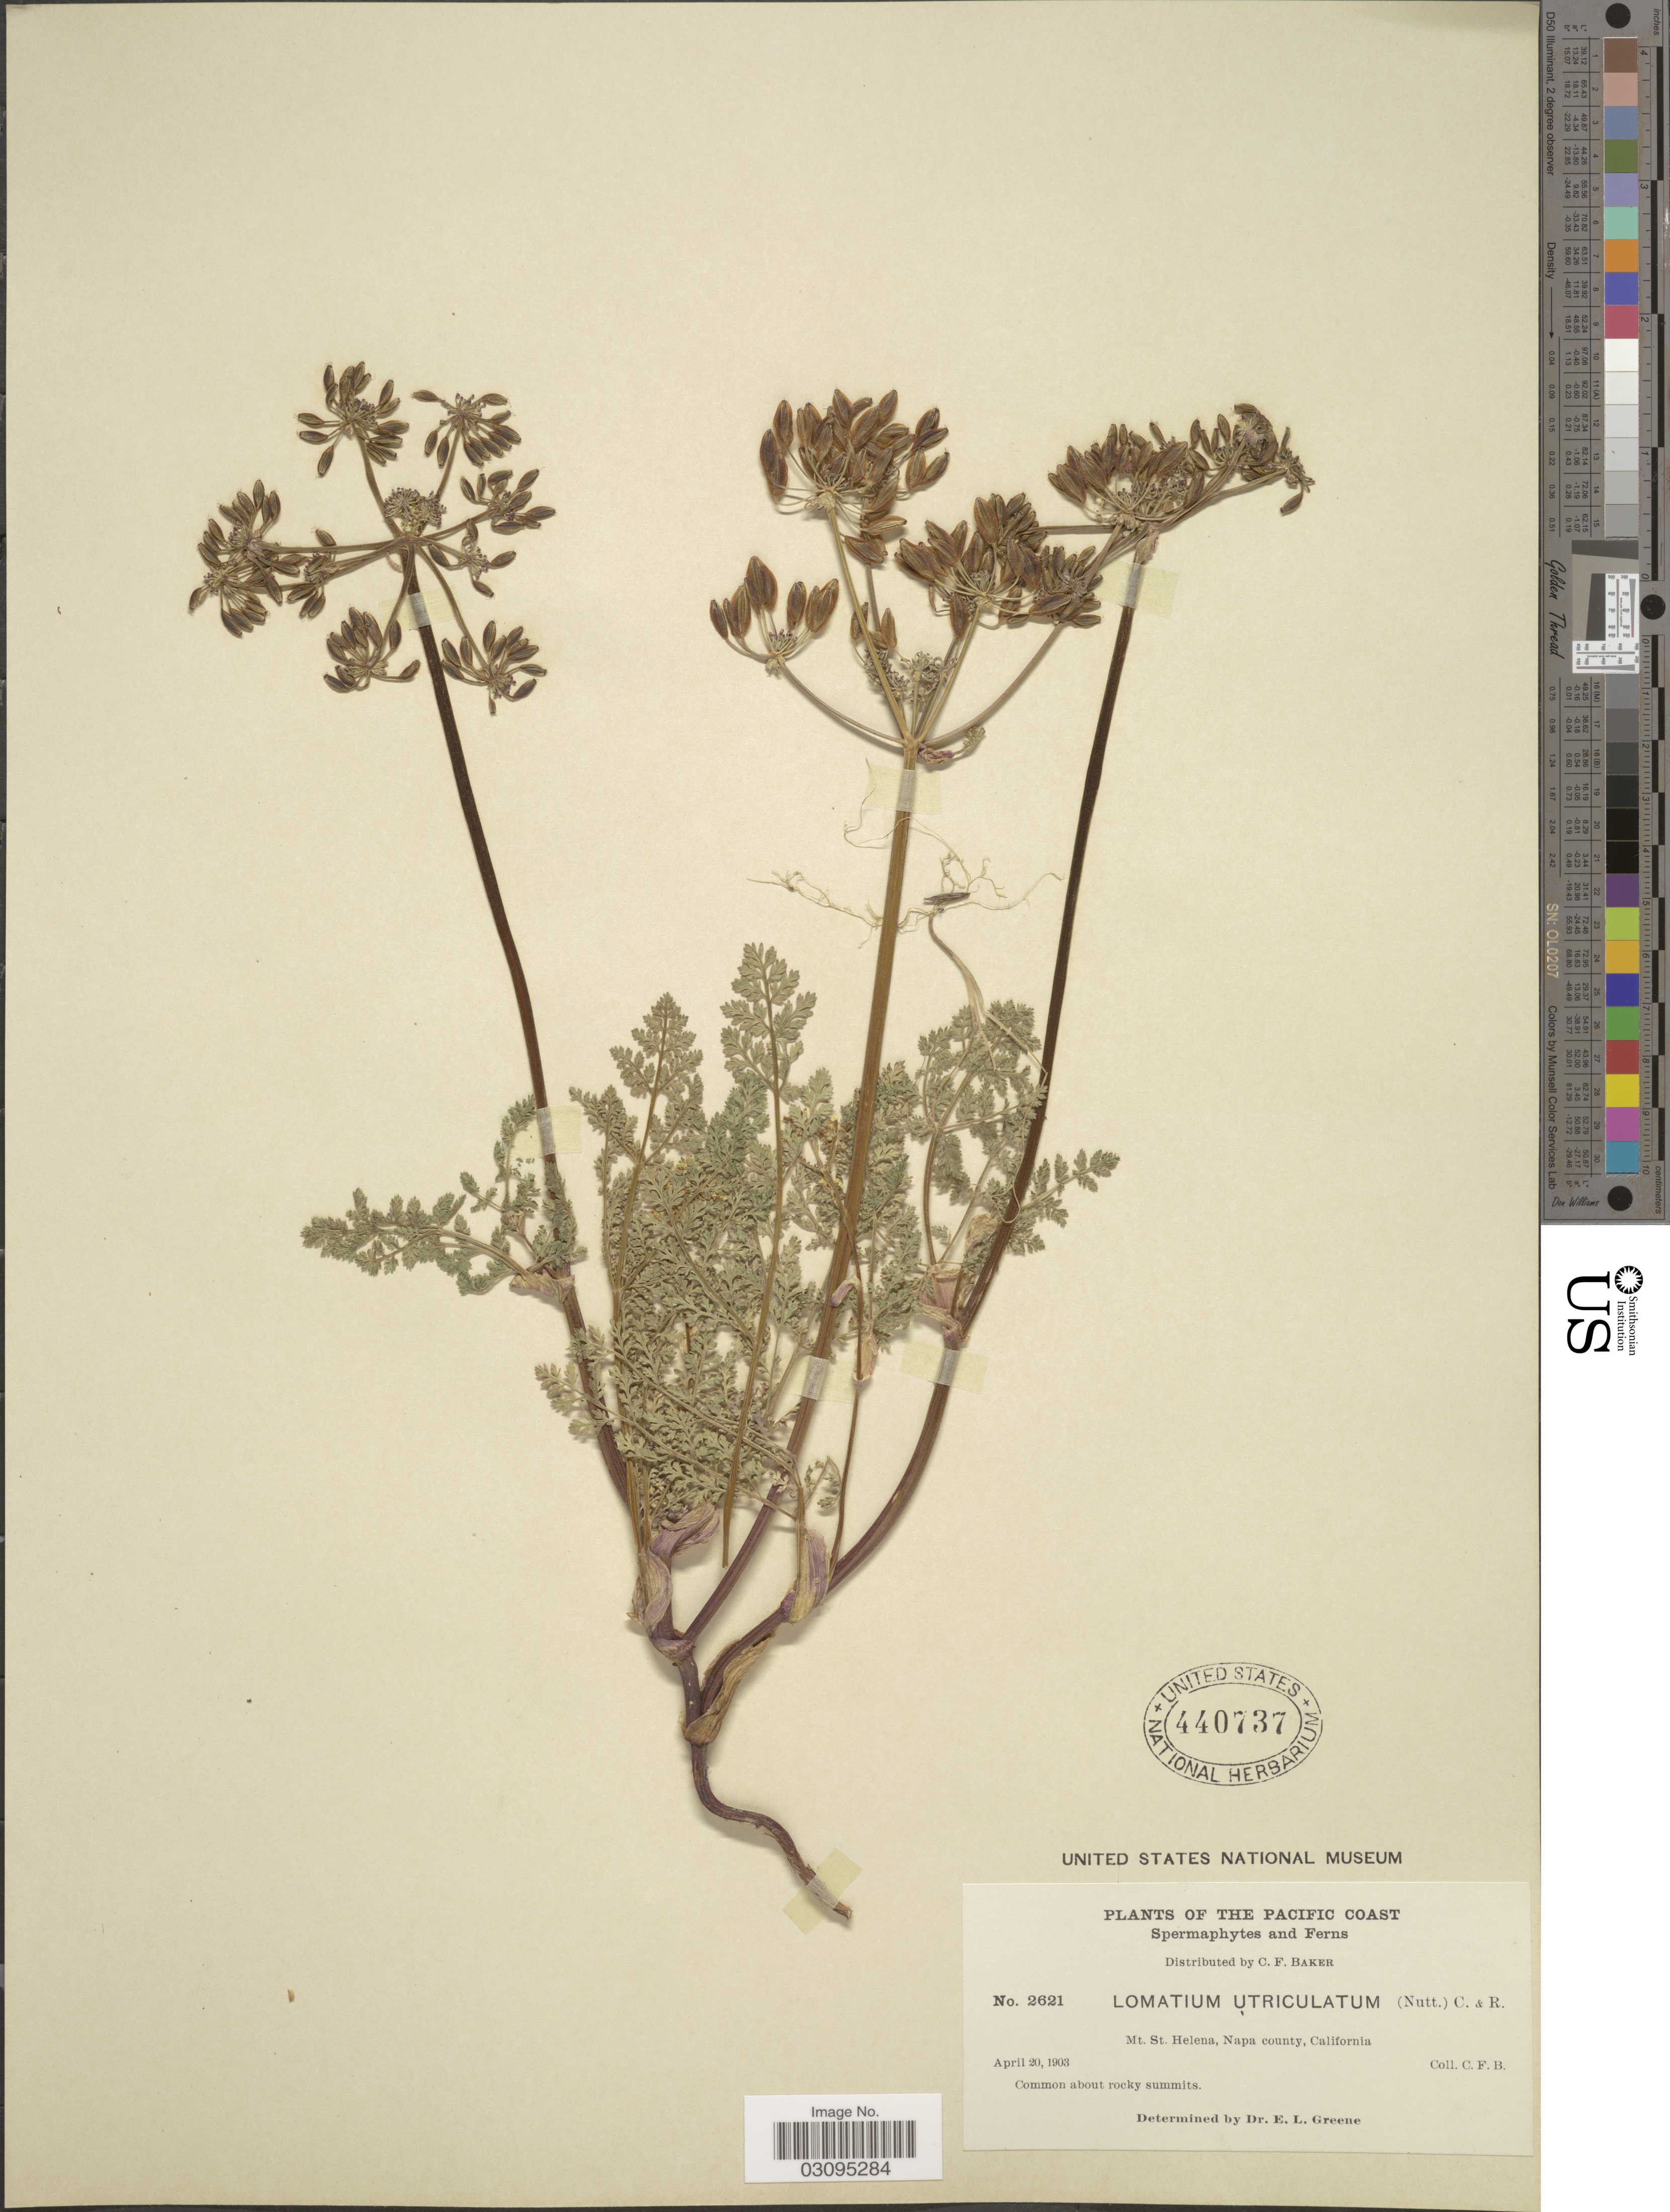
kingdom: Plantae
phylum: Tracheophyta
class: Magnoliopsida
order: Apiales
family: Apiaceae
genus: Lomatium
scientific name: Lomatium utriculatum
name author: (Nutt. ex Torr. & A. Gray) J.M. Coult. & Rose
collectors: C. F. Baker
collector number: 2621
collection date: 1903-04-20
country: United States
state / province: California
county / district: Napa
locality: The Pacific Coast, Mt. St. Helena, Napa County, California.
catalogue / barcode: US 440737